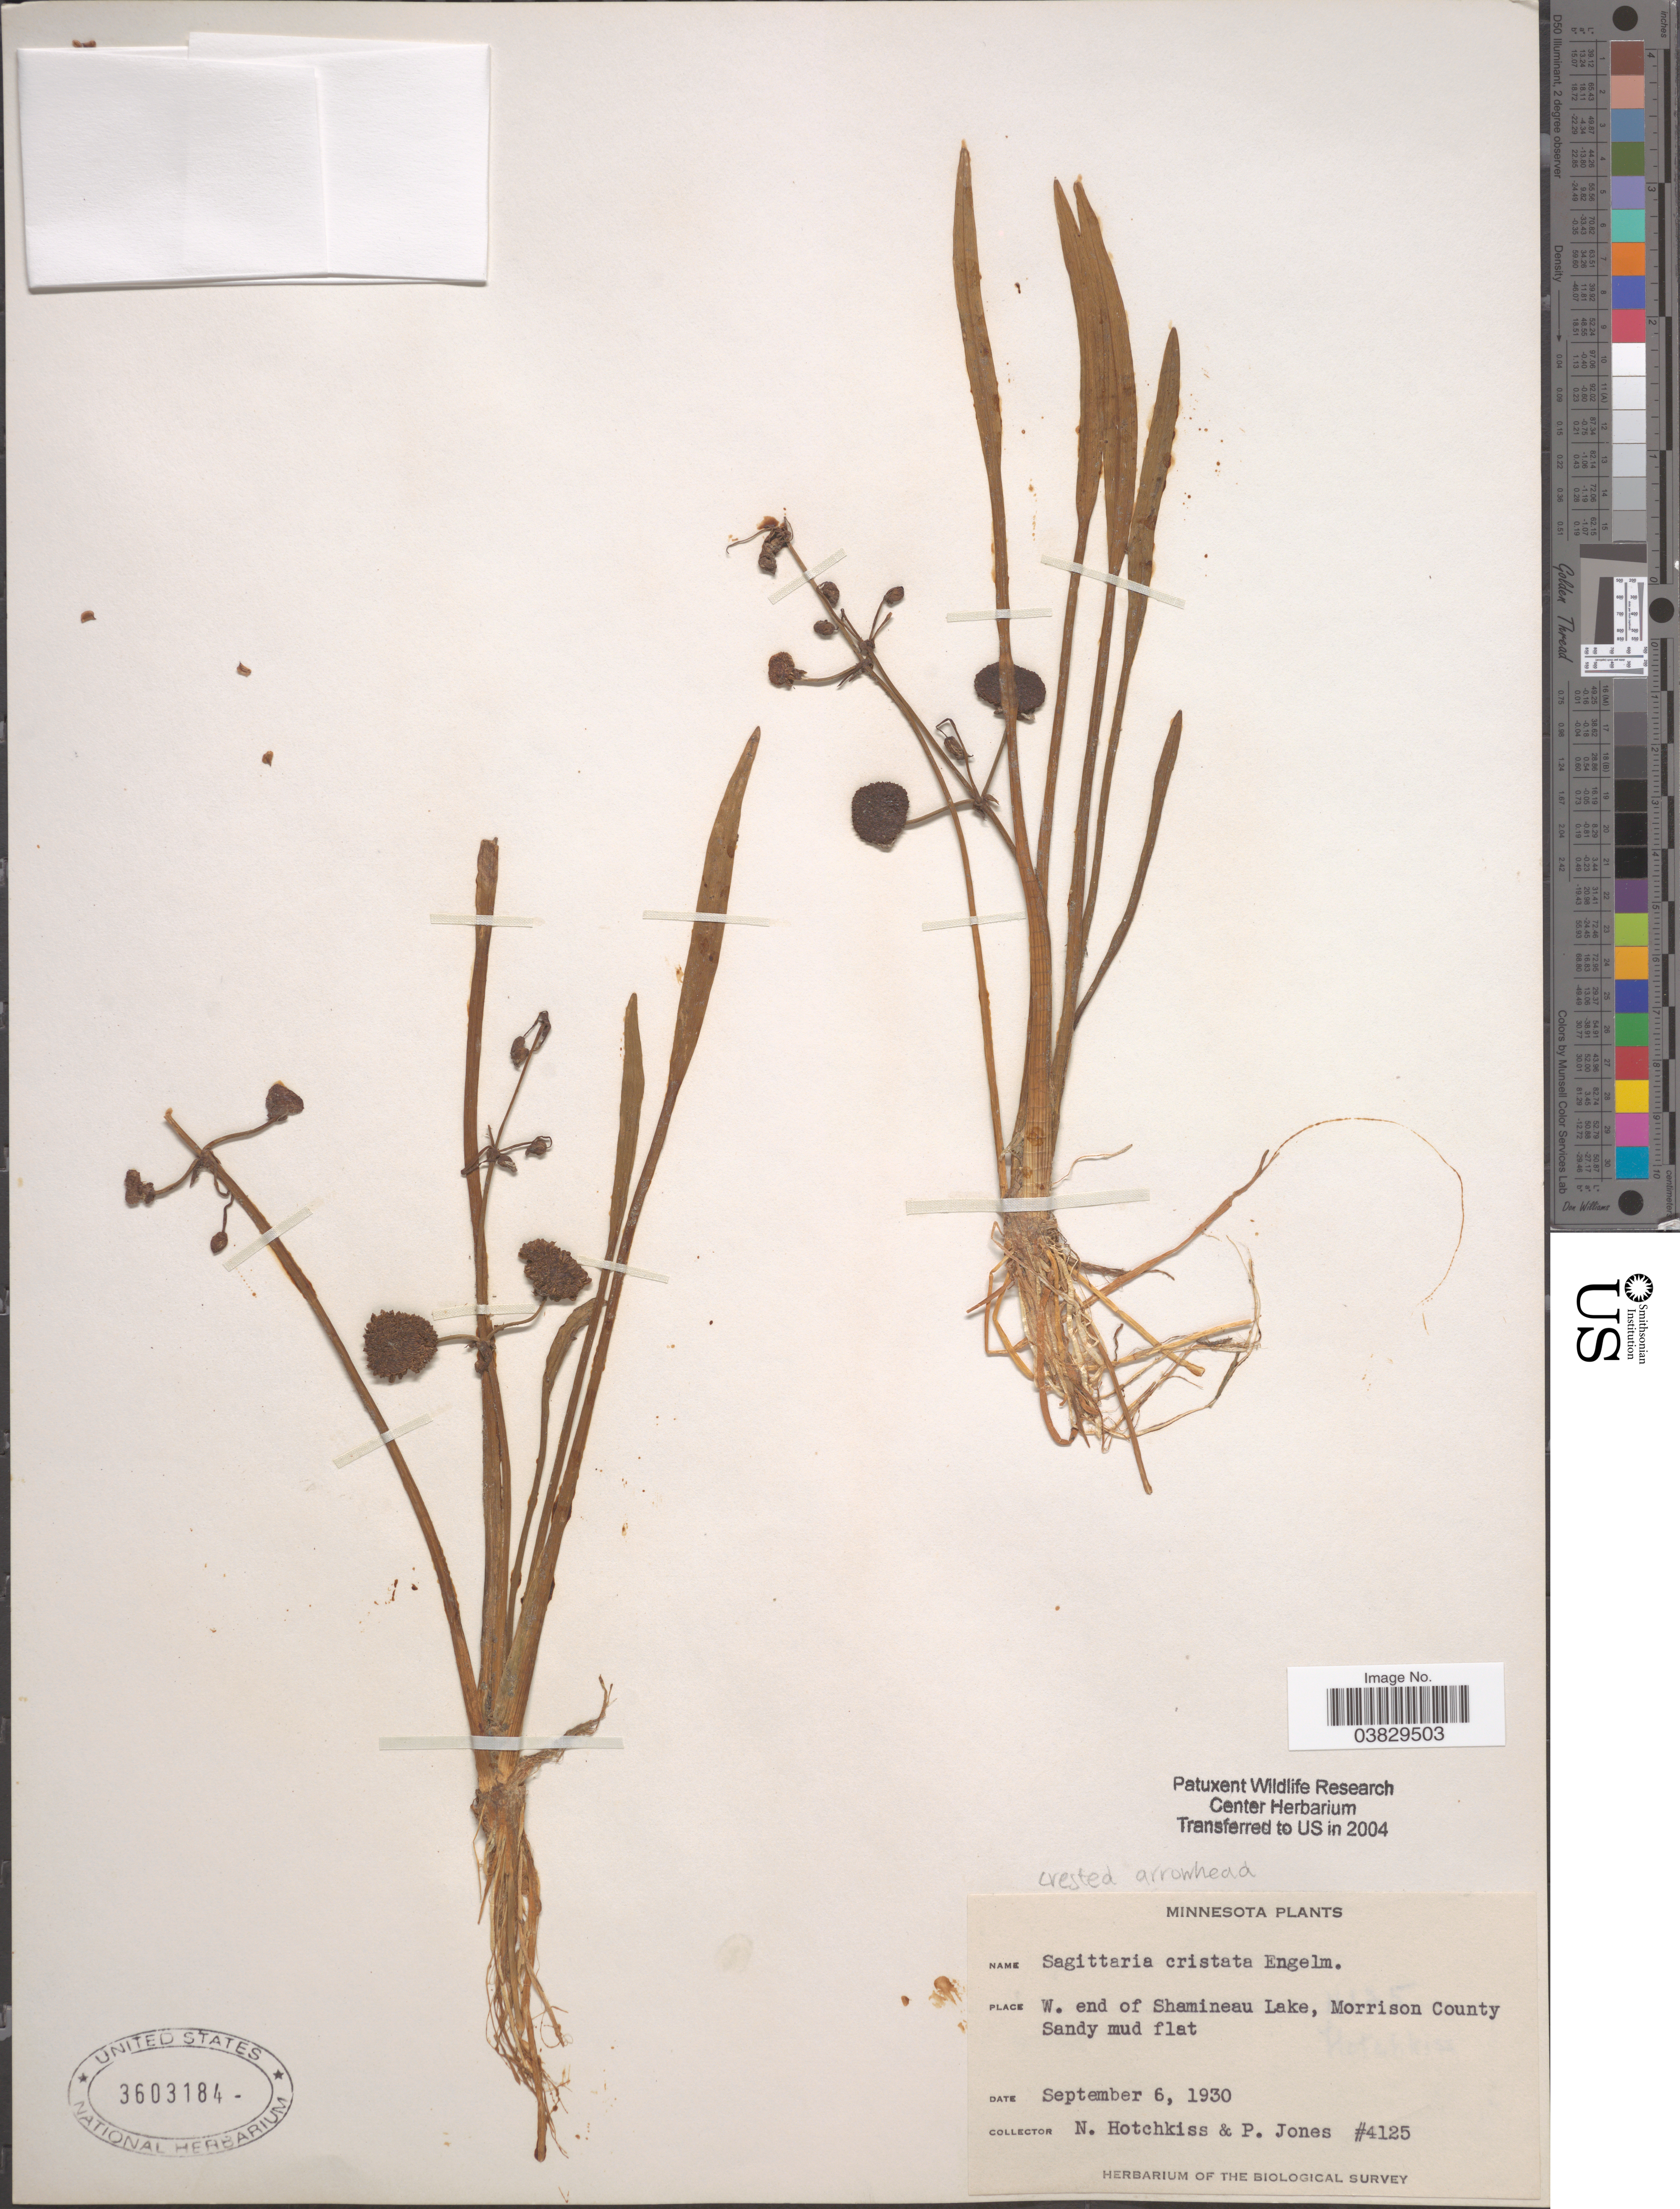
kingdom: Plantae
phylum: Tracheophyta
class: Liliopsida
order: Alismatales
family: Alismataceae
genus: Sagittaria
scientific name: Sagittaria cristata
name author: Engelm.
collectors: N. Hotchkiss & P. Jones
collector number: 4125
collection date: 1930-09-06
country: United States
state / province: Minnesota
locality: W. end of Shamineau Lake, Morrison County.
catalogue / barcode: US 3603184